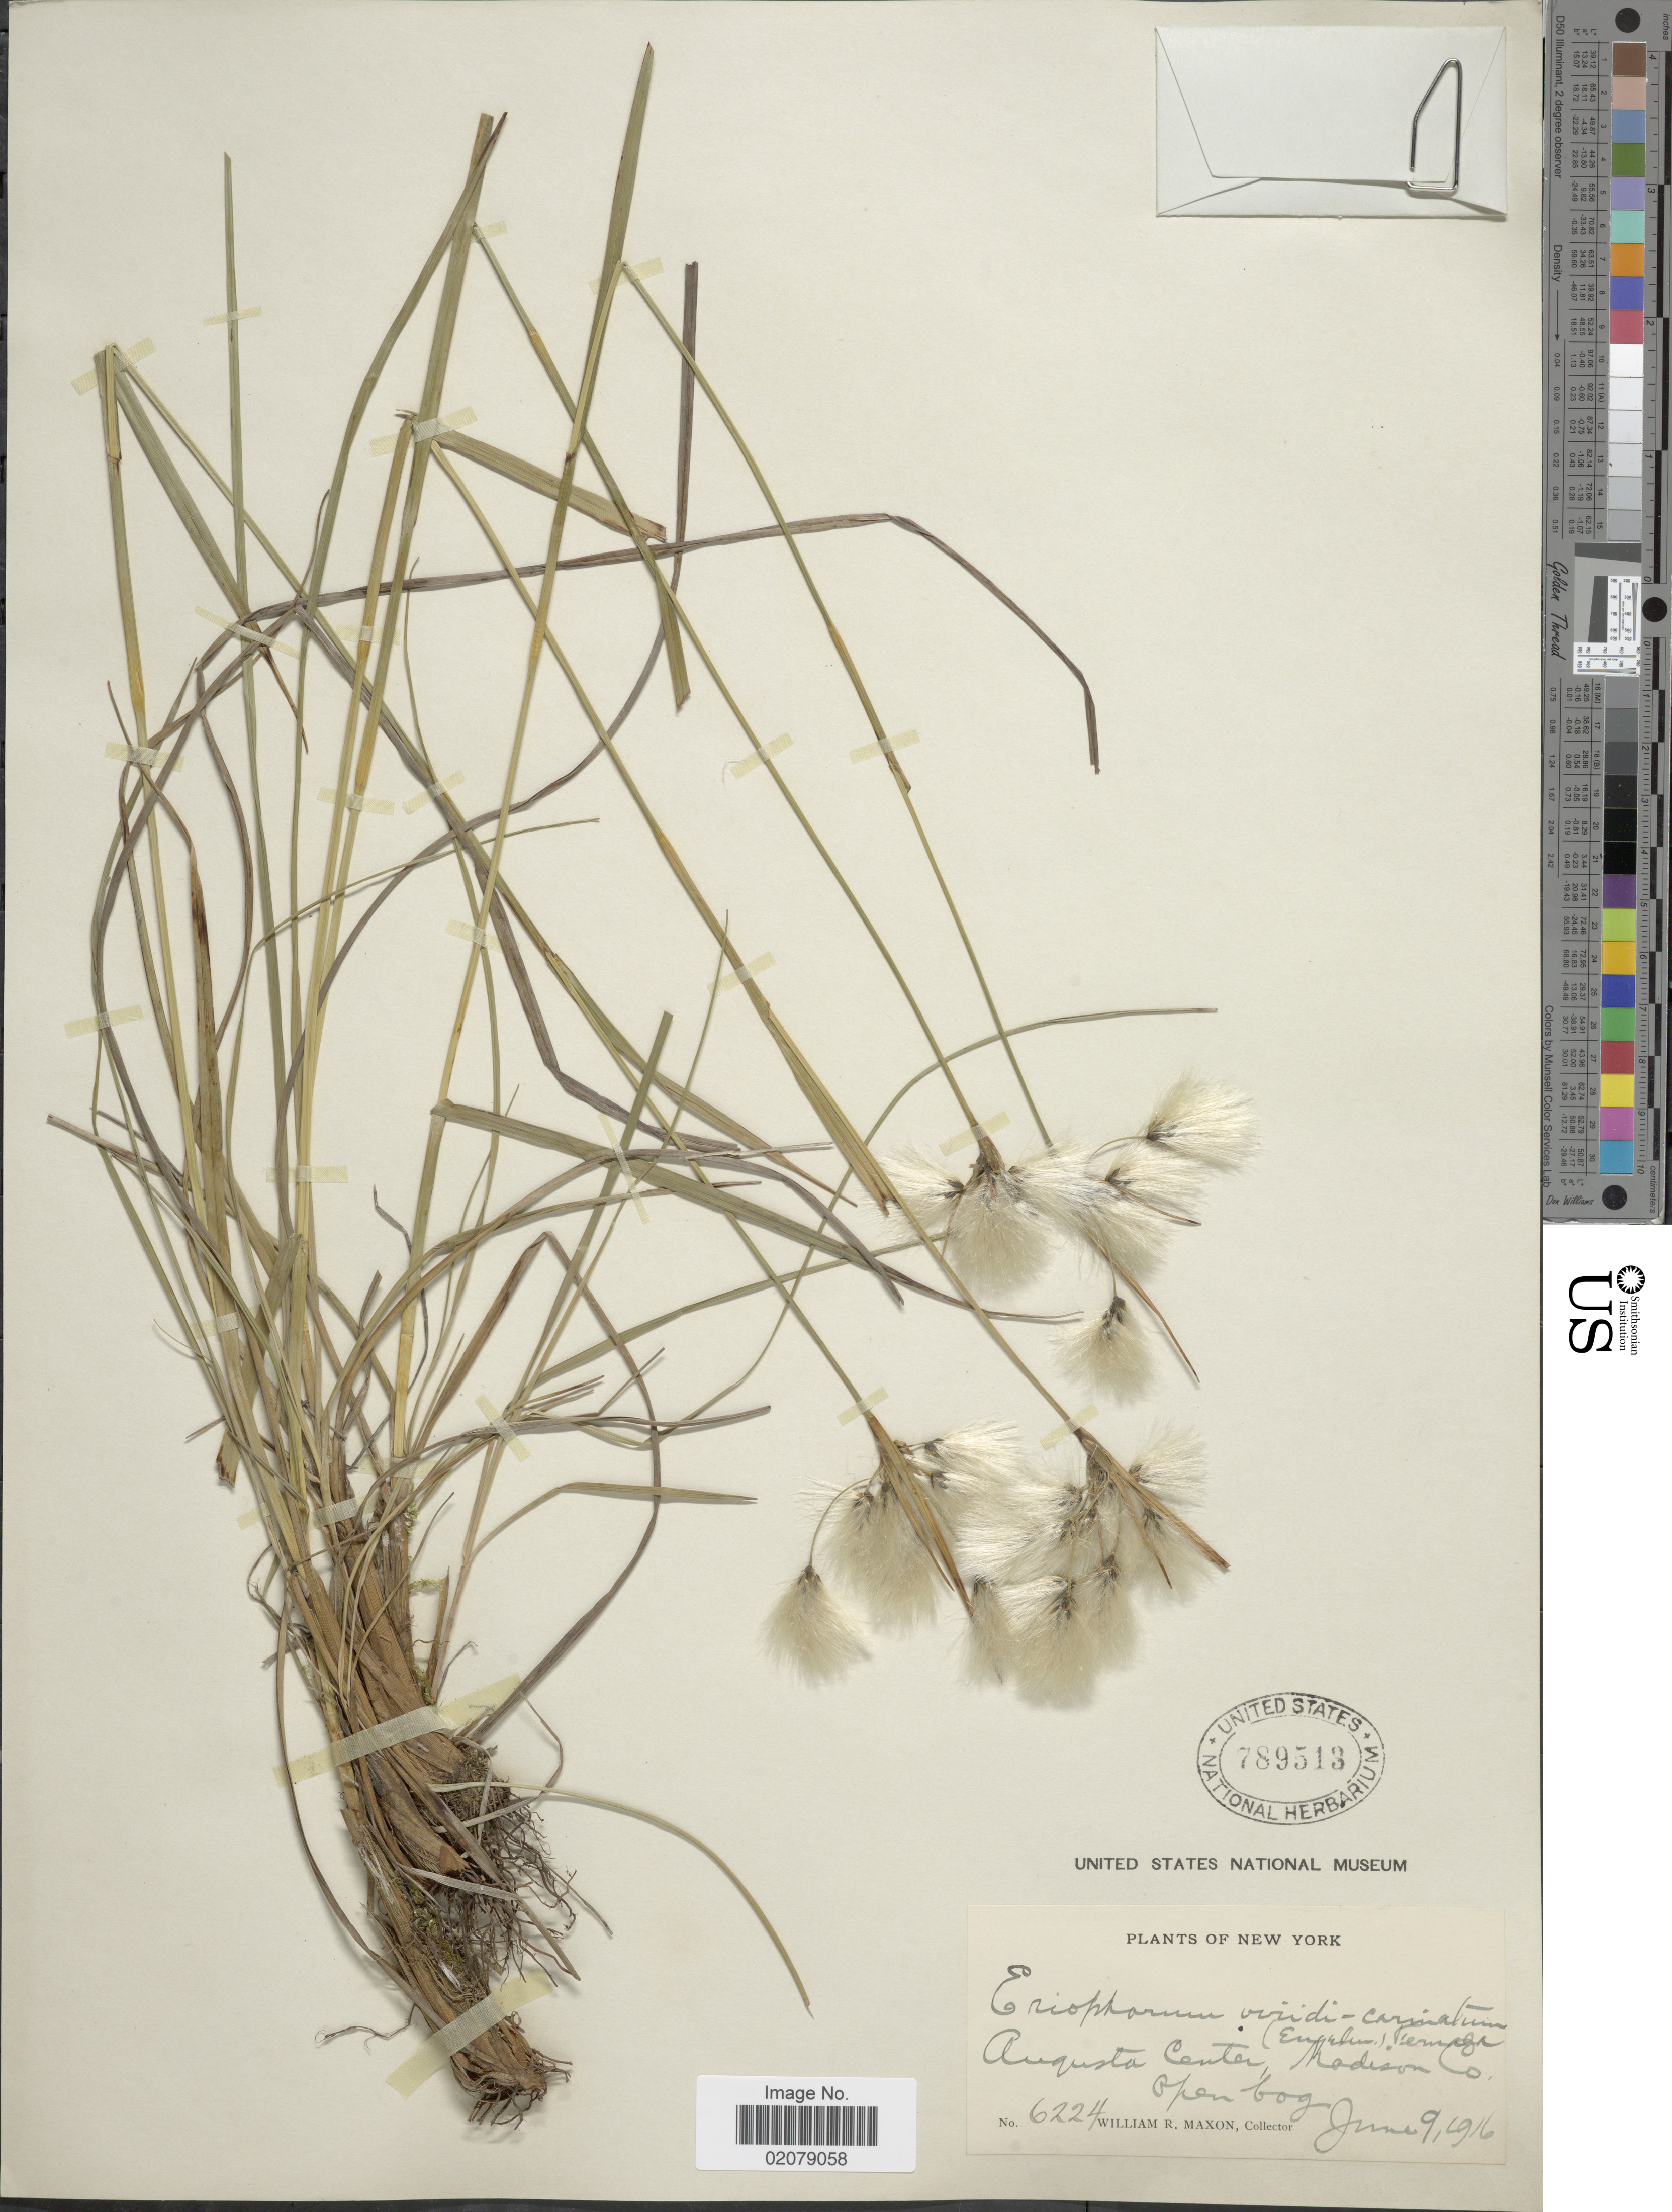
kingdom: Plantae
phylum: Tracheophyta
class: Liliopsida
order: Poales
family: Cyperaceae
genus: Eriophorum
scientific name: Eriophorum viridicarinatum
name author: (Englem.) Fernald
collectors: W. R. Maxon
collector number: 6224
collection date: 1916-06-09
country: United States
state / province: New York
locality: Augusta Center, Madison Co.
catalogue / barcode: US 789513